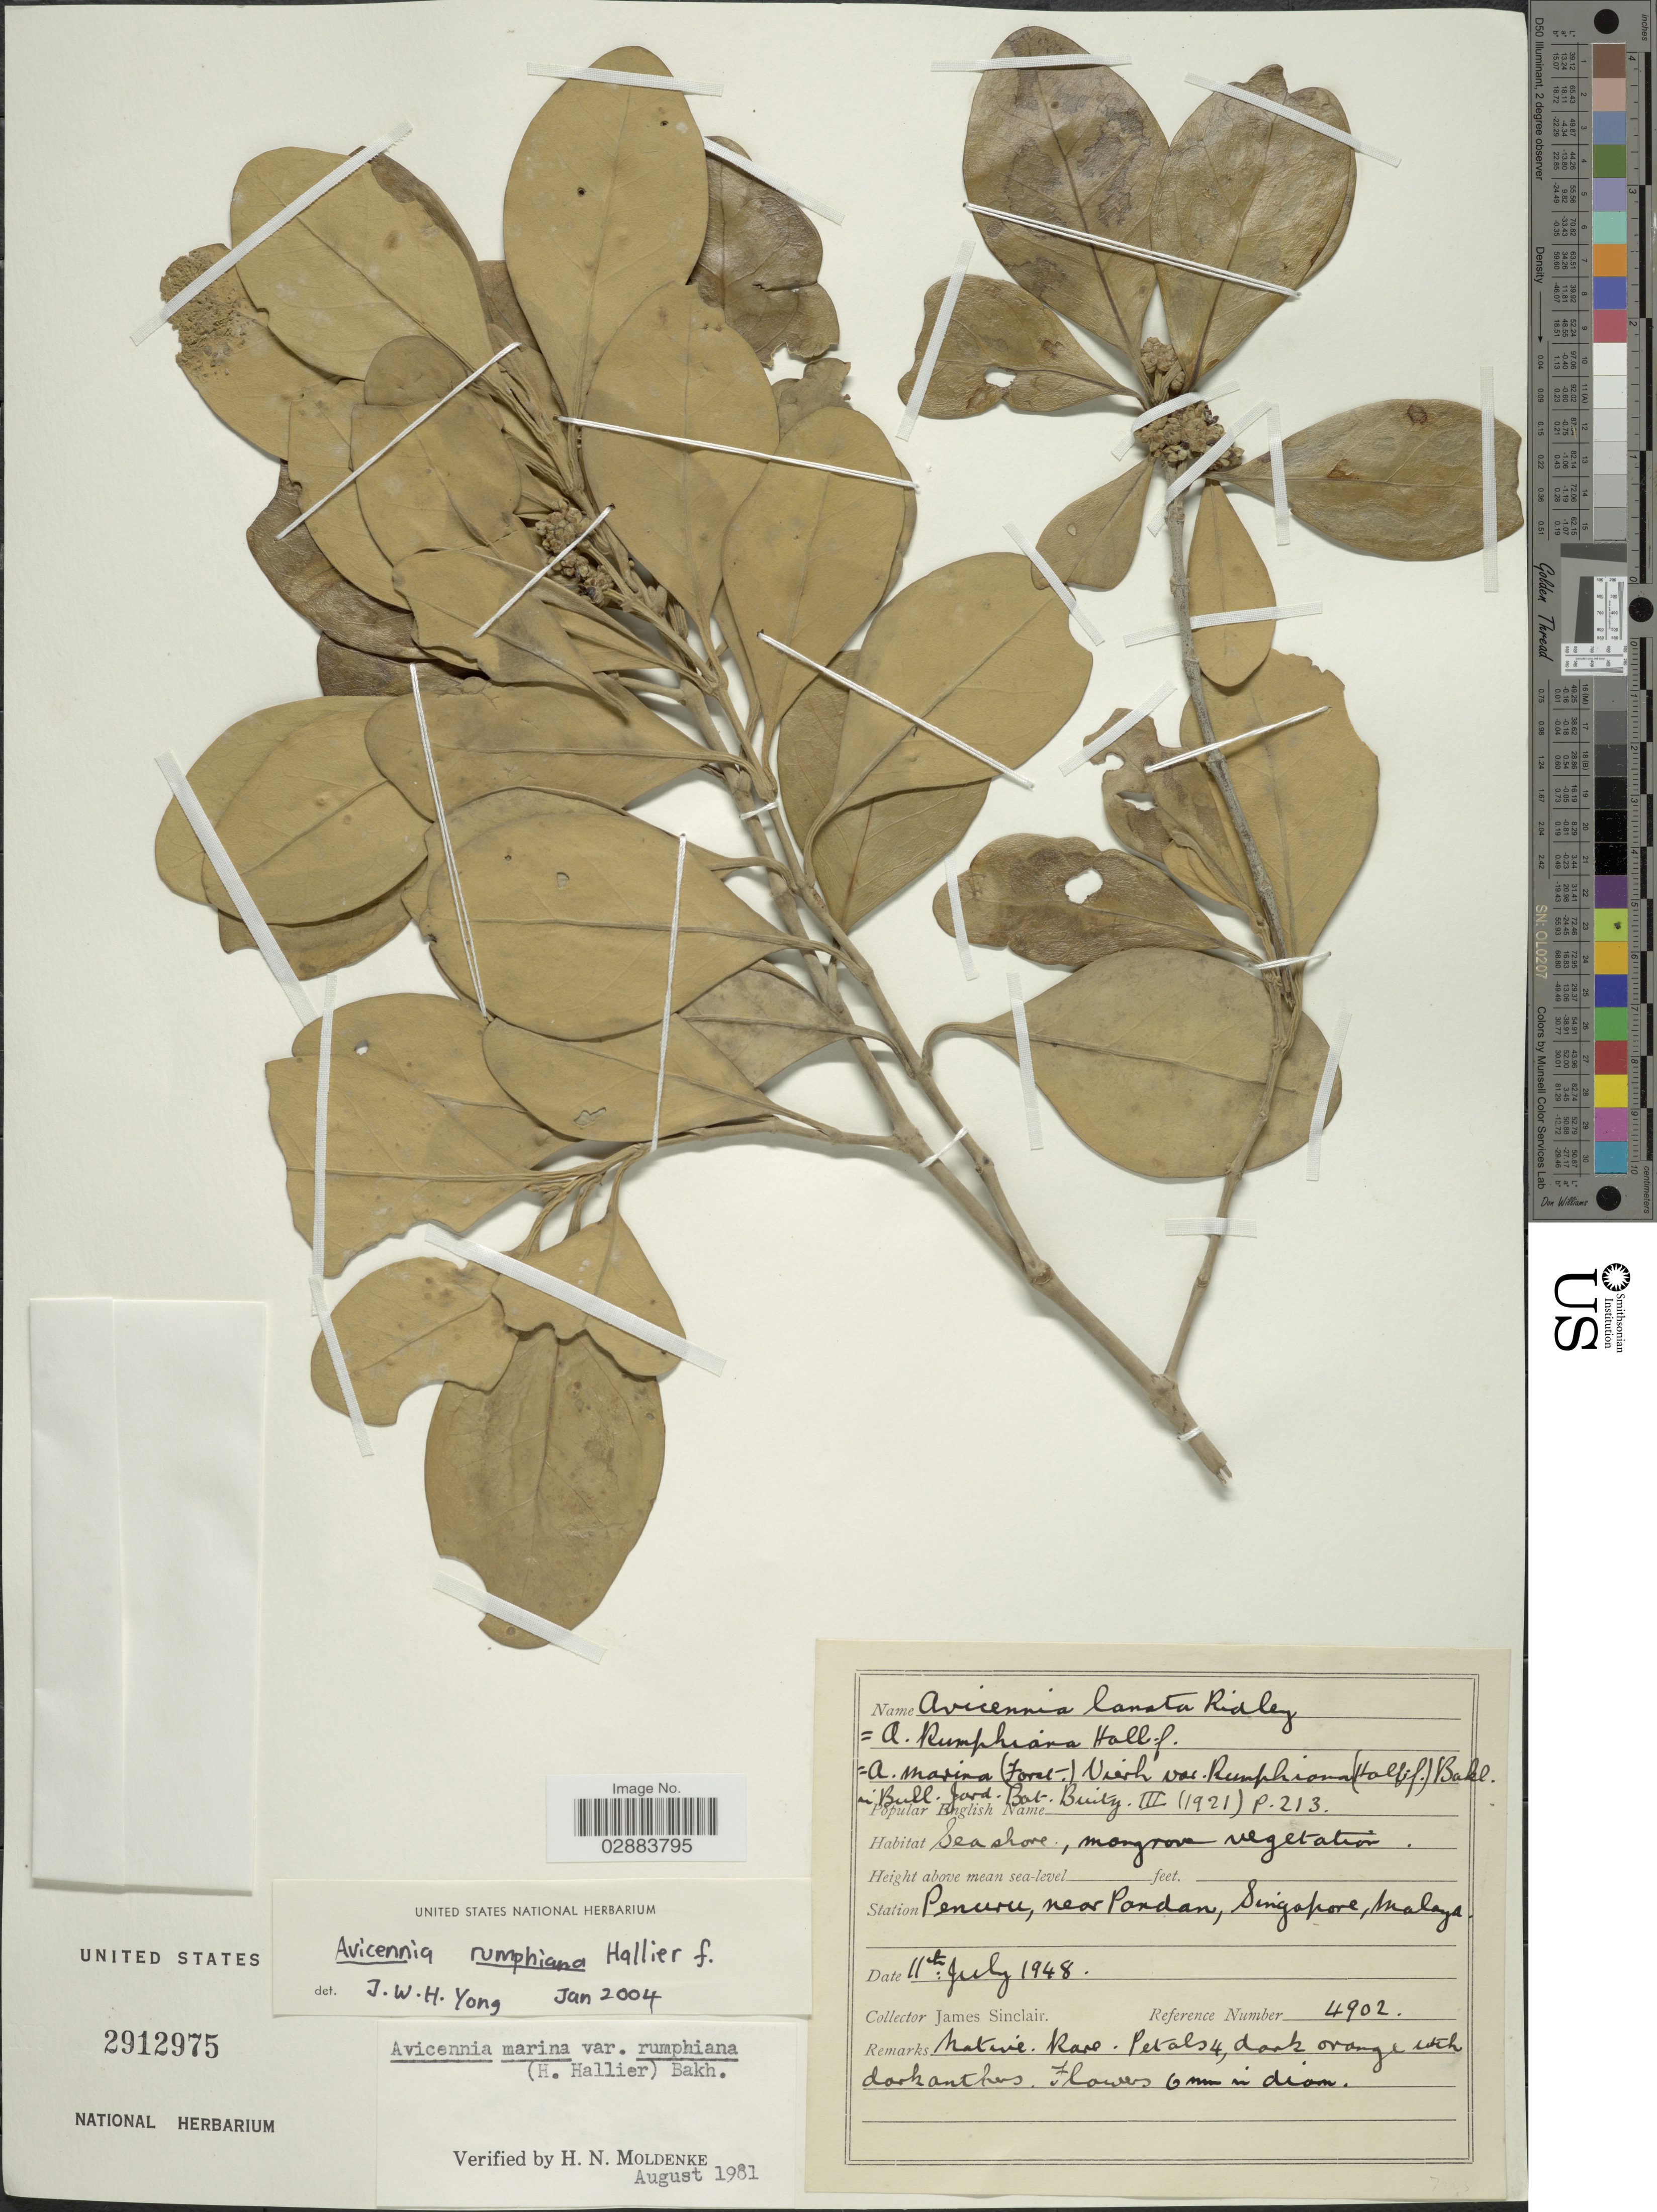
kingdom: Plantae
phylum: Tracheophyta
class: Magnoliopsida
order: Lamiales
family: Acanthaceae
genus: Avicennia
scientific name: Avicennia marina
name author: (Forssk.) Vierh.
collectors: J. Sinclair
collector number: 4902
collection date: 1948-07-11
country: Singapore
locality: Penjuru, near Pandan, Malaya.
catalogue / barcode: US 2912975